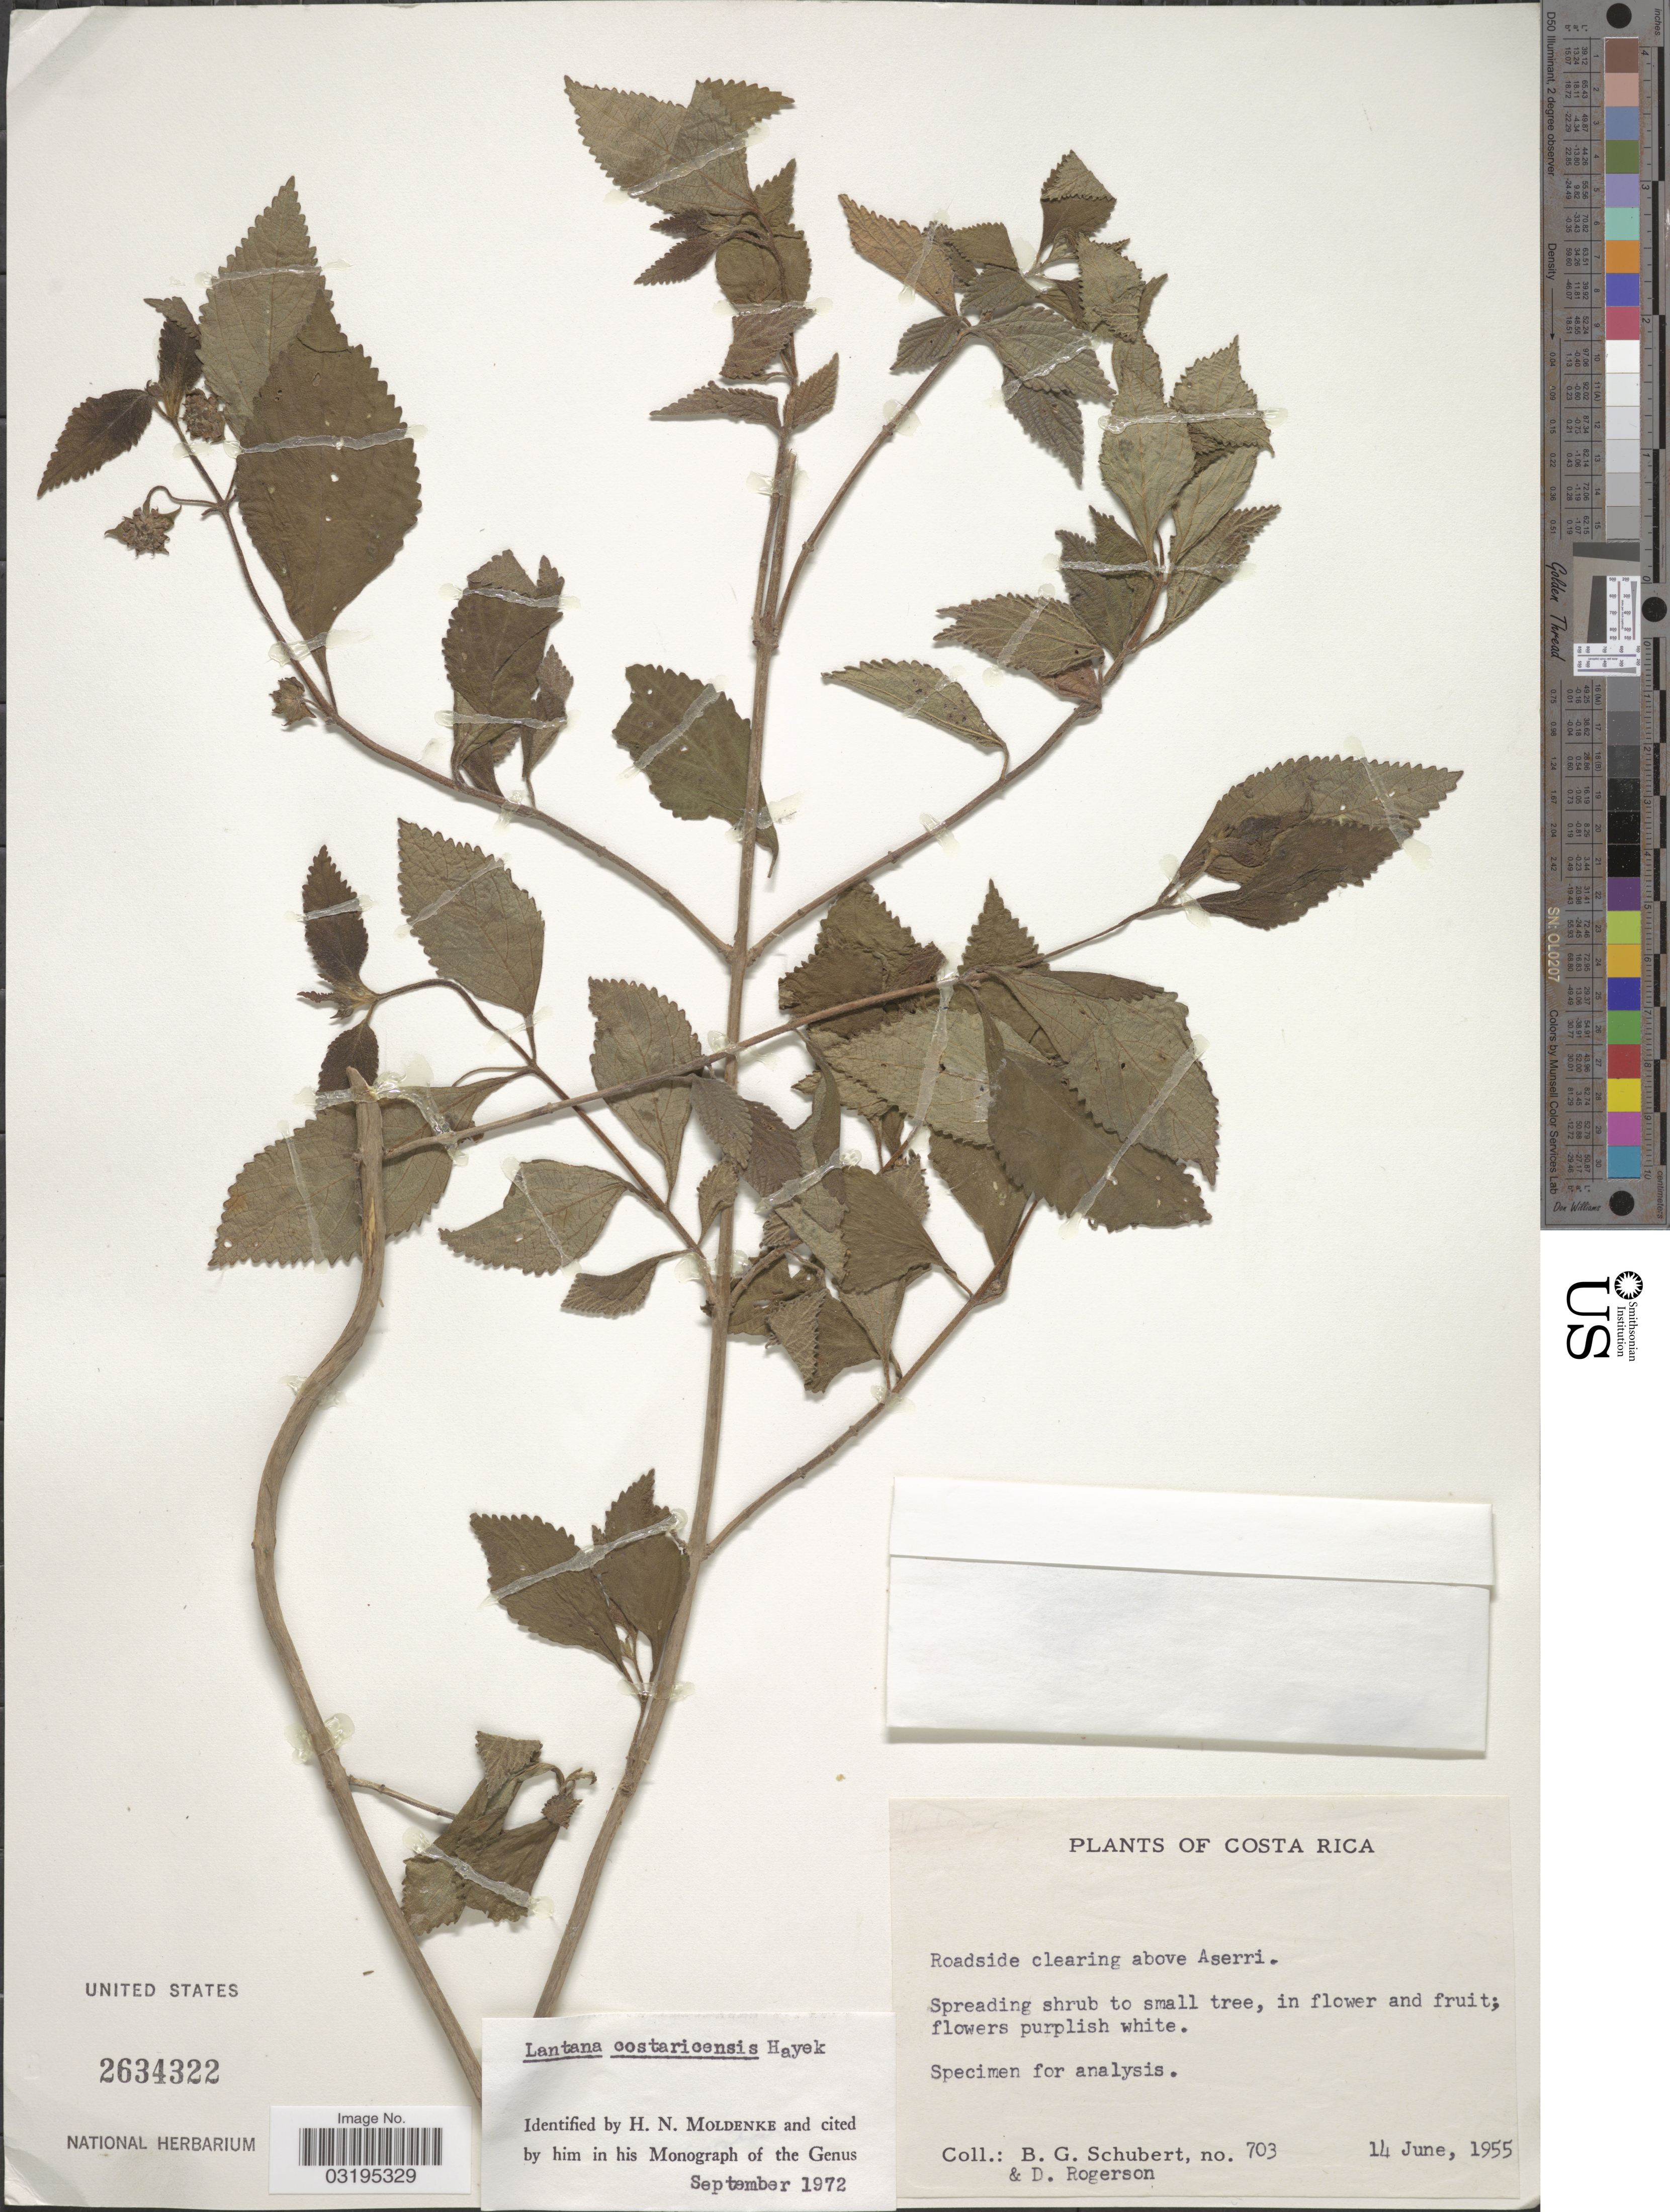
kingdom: Plantae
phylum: Tracheophyta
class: Magnoliopsida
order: Lamiales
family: Verbenaceae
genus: Lantana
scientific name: Lantana costaricensis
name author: Hayek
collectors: B. Schubert & D. Rogerson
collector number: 703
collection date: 1955-06-14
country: Costa Rica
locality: Roadside clearing above Aserri.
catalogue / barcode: US 2634322